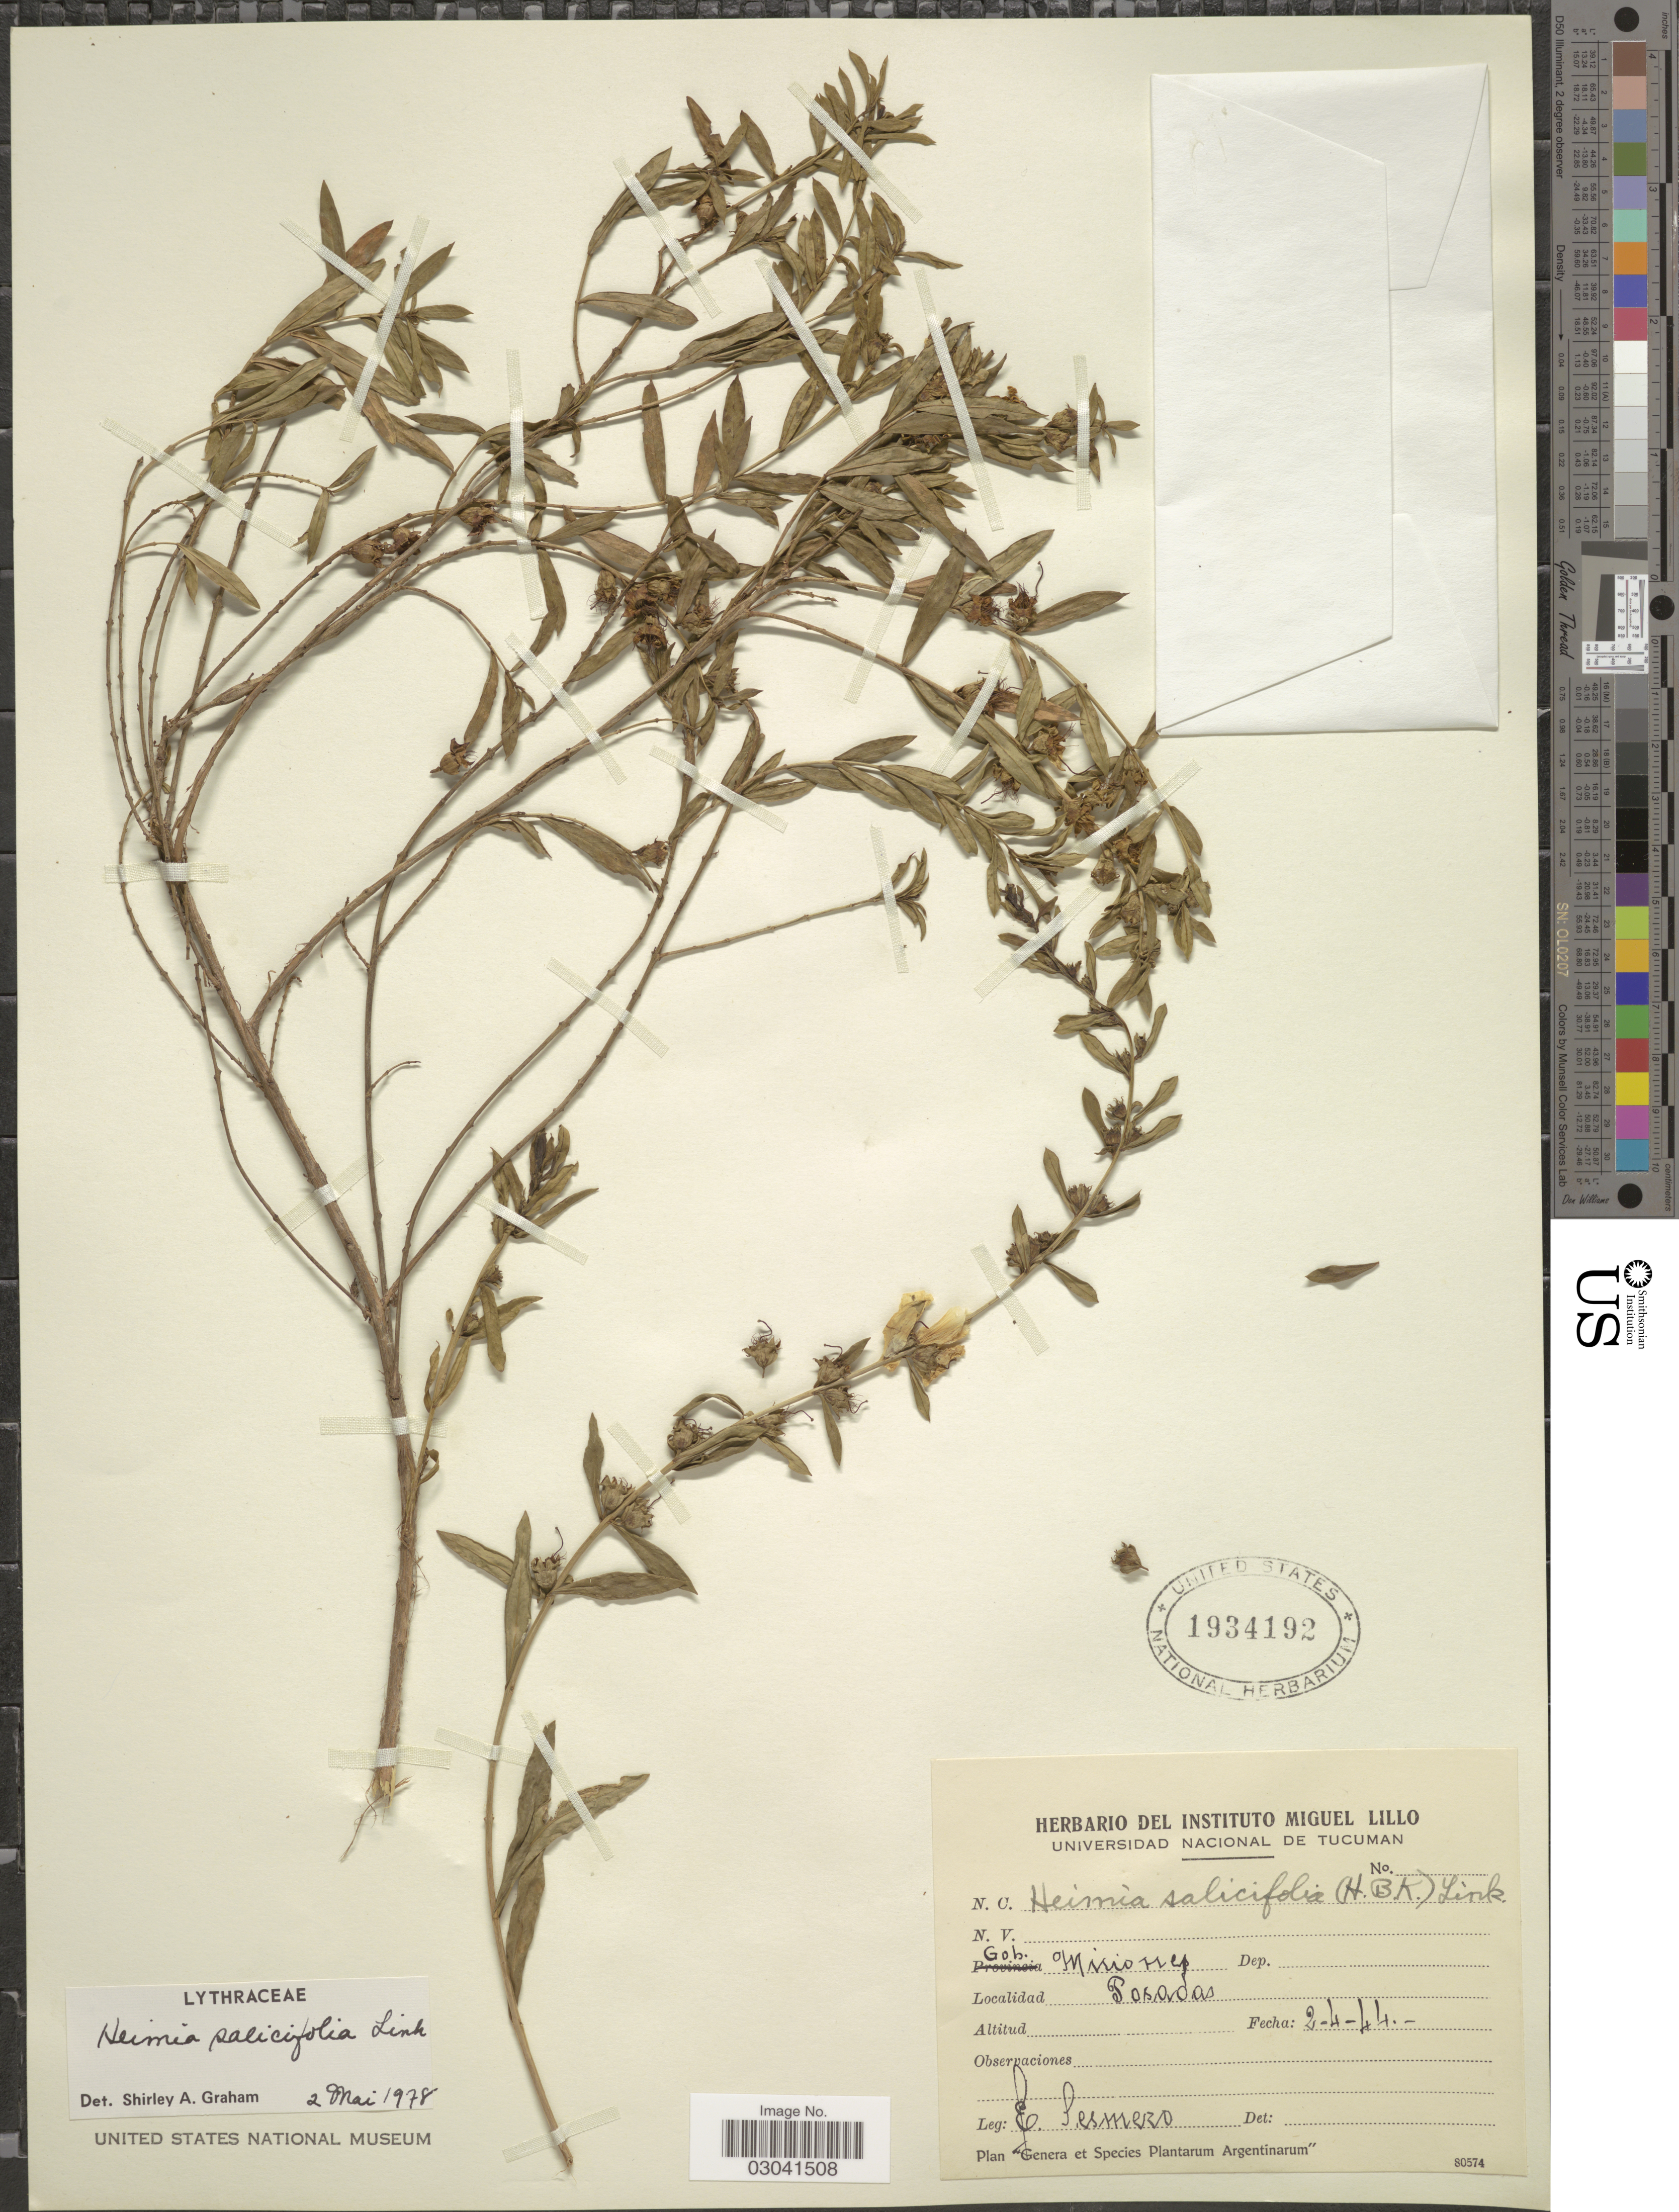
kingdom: Plantae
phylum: Tracheophyta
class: Magnoliopsida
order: Myrtales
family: Lythraceae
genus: Heimia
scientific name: Heimia salicifolia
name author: Link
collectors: E. Sesmero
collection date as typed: Transcribed d/m/y: 2/4/44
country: Argentina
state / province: Misiones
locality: Posadas.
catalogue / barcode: US 1934192